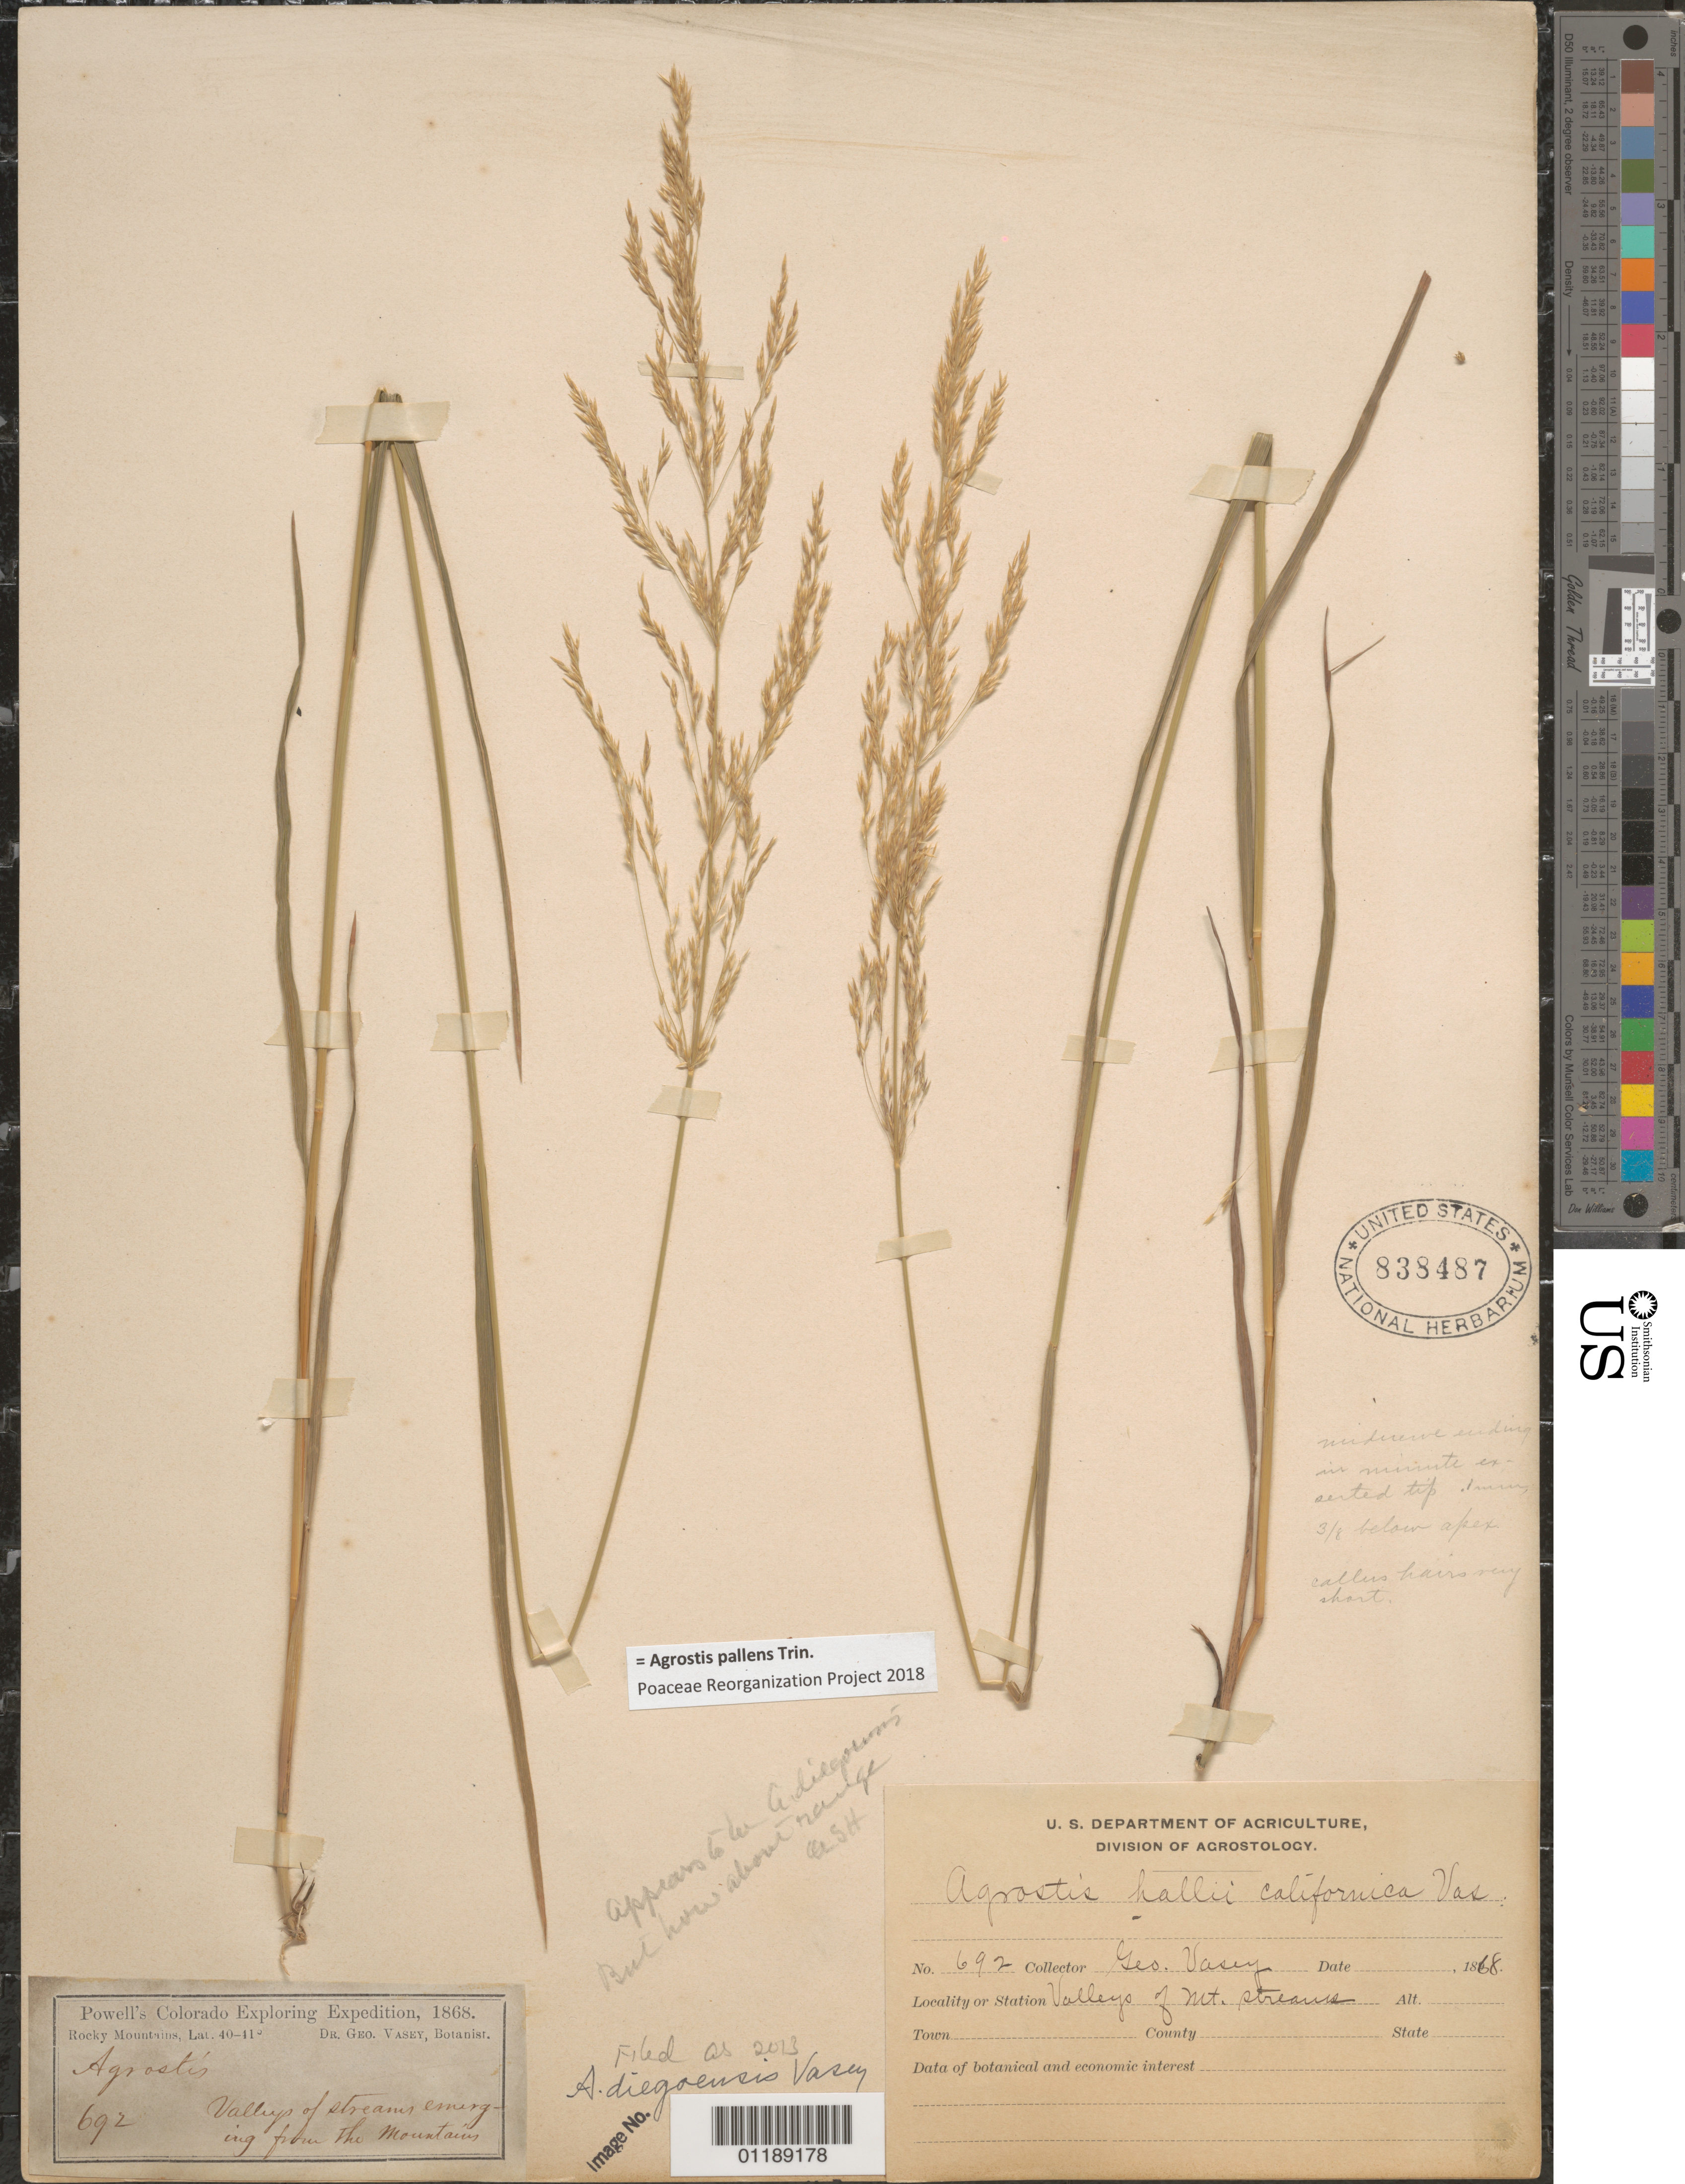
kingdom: Plantae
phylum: Tracheophyta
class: Liliopsida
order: Poales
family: Poaceae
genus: Agrostis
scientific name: Agrostis pallens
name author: Trin.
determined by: Poaceae Reorganization Project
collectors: G. Vasey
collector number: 692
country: United States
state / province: Colorado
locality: Rocky Mountains.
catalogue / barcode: US 838487